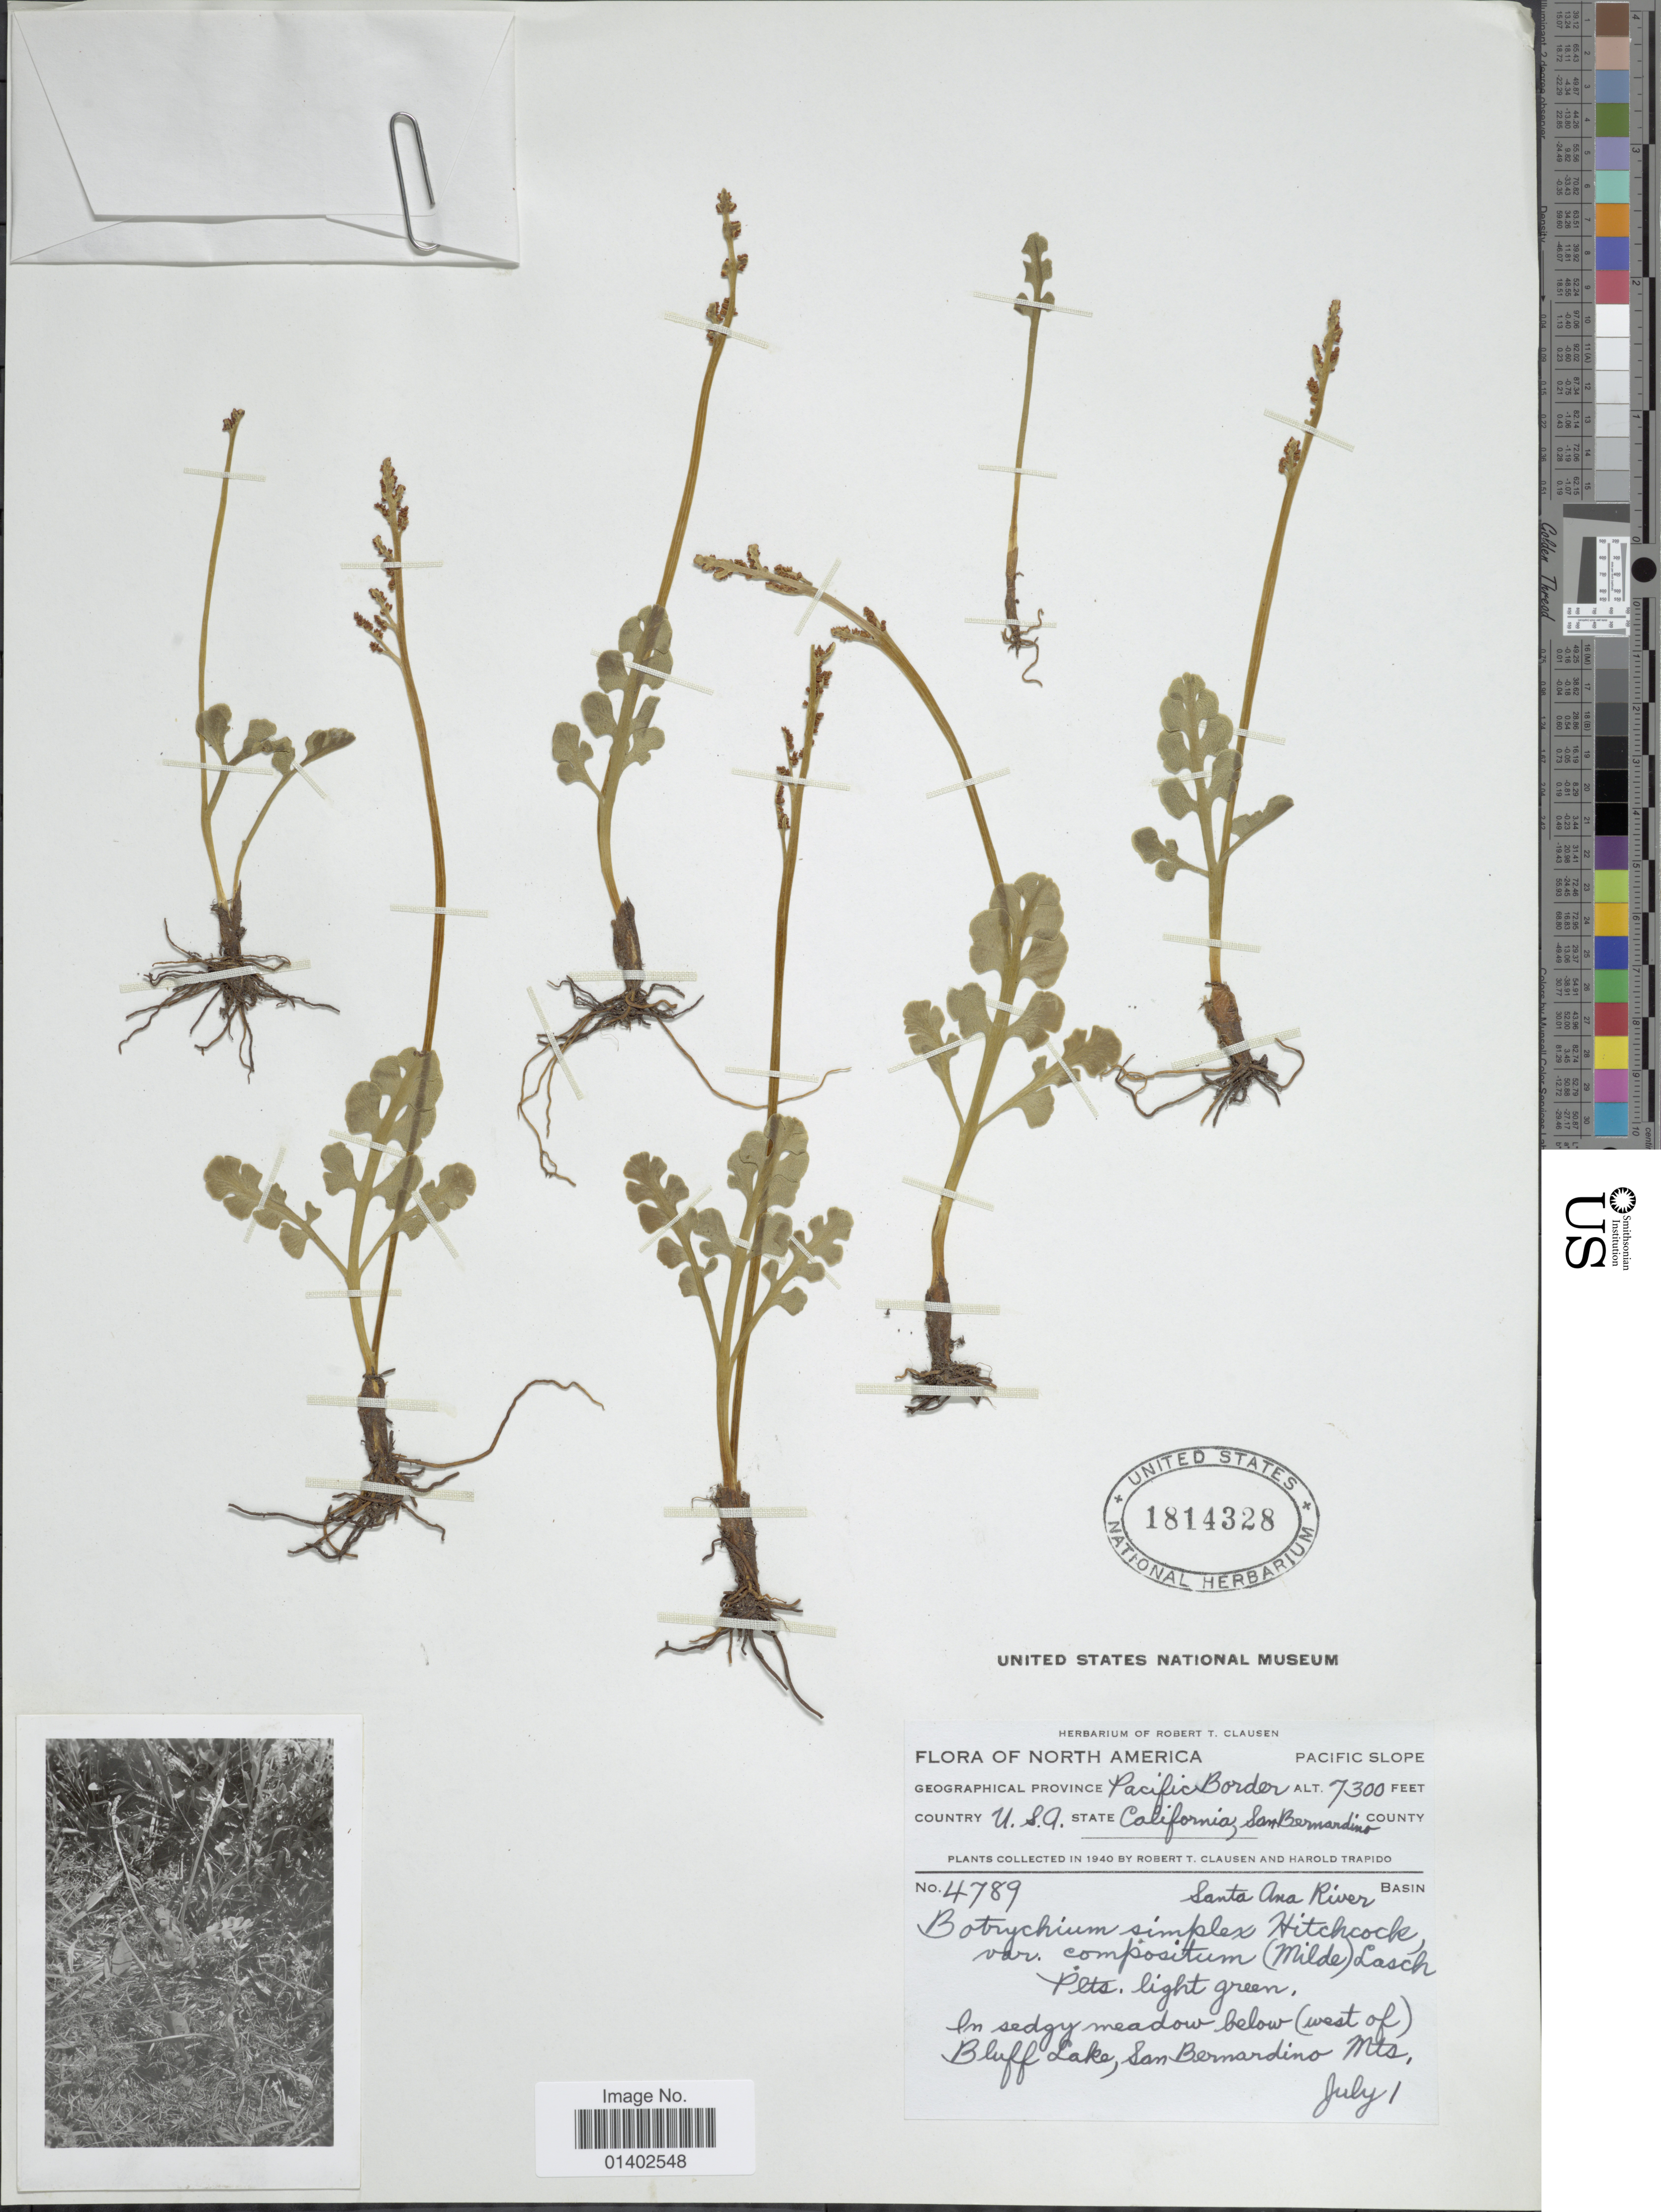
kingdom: Plantae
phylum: Tracheophyta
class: Polypodiopsida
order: Ophioglossales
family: Ophioglossaceae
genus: Botrychium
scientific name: Botrychium simplex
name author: E. Hitchc.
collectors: R. T. Clausen & H. Trapido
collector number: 4789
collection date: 1940-07-01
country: United States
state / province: California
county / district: San Bernardino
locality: Pacific Slope, Geographical Province Pacific Border, San Bernardino, Santa Ana River Basin In sedgy meadow below (west of) Bluff Lake, San Bernardino Mts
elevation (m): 2225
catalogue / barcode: US 1814328